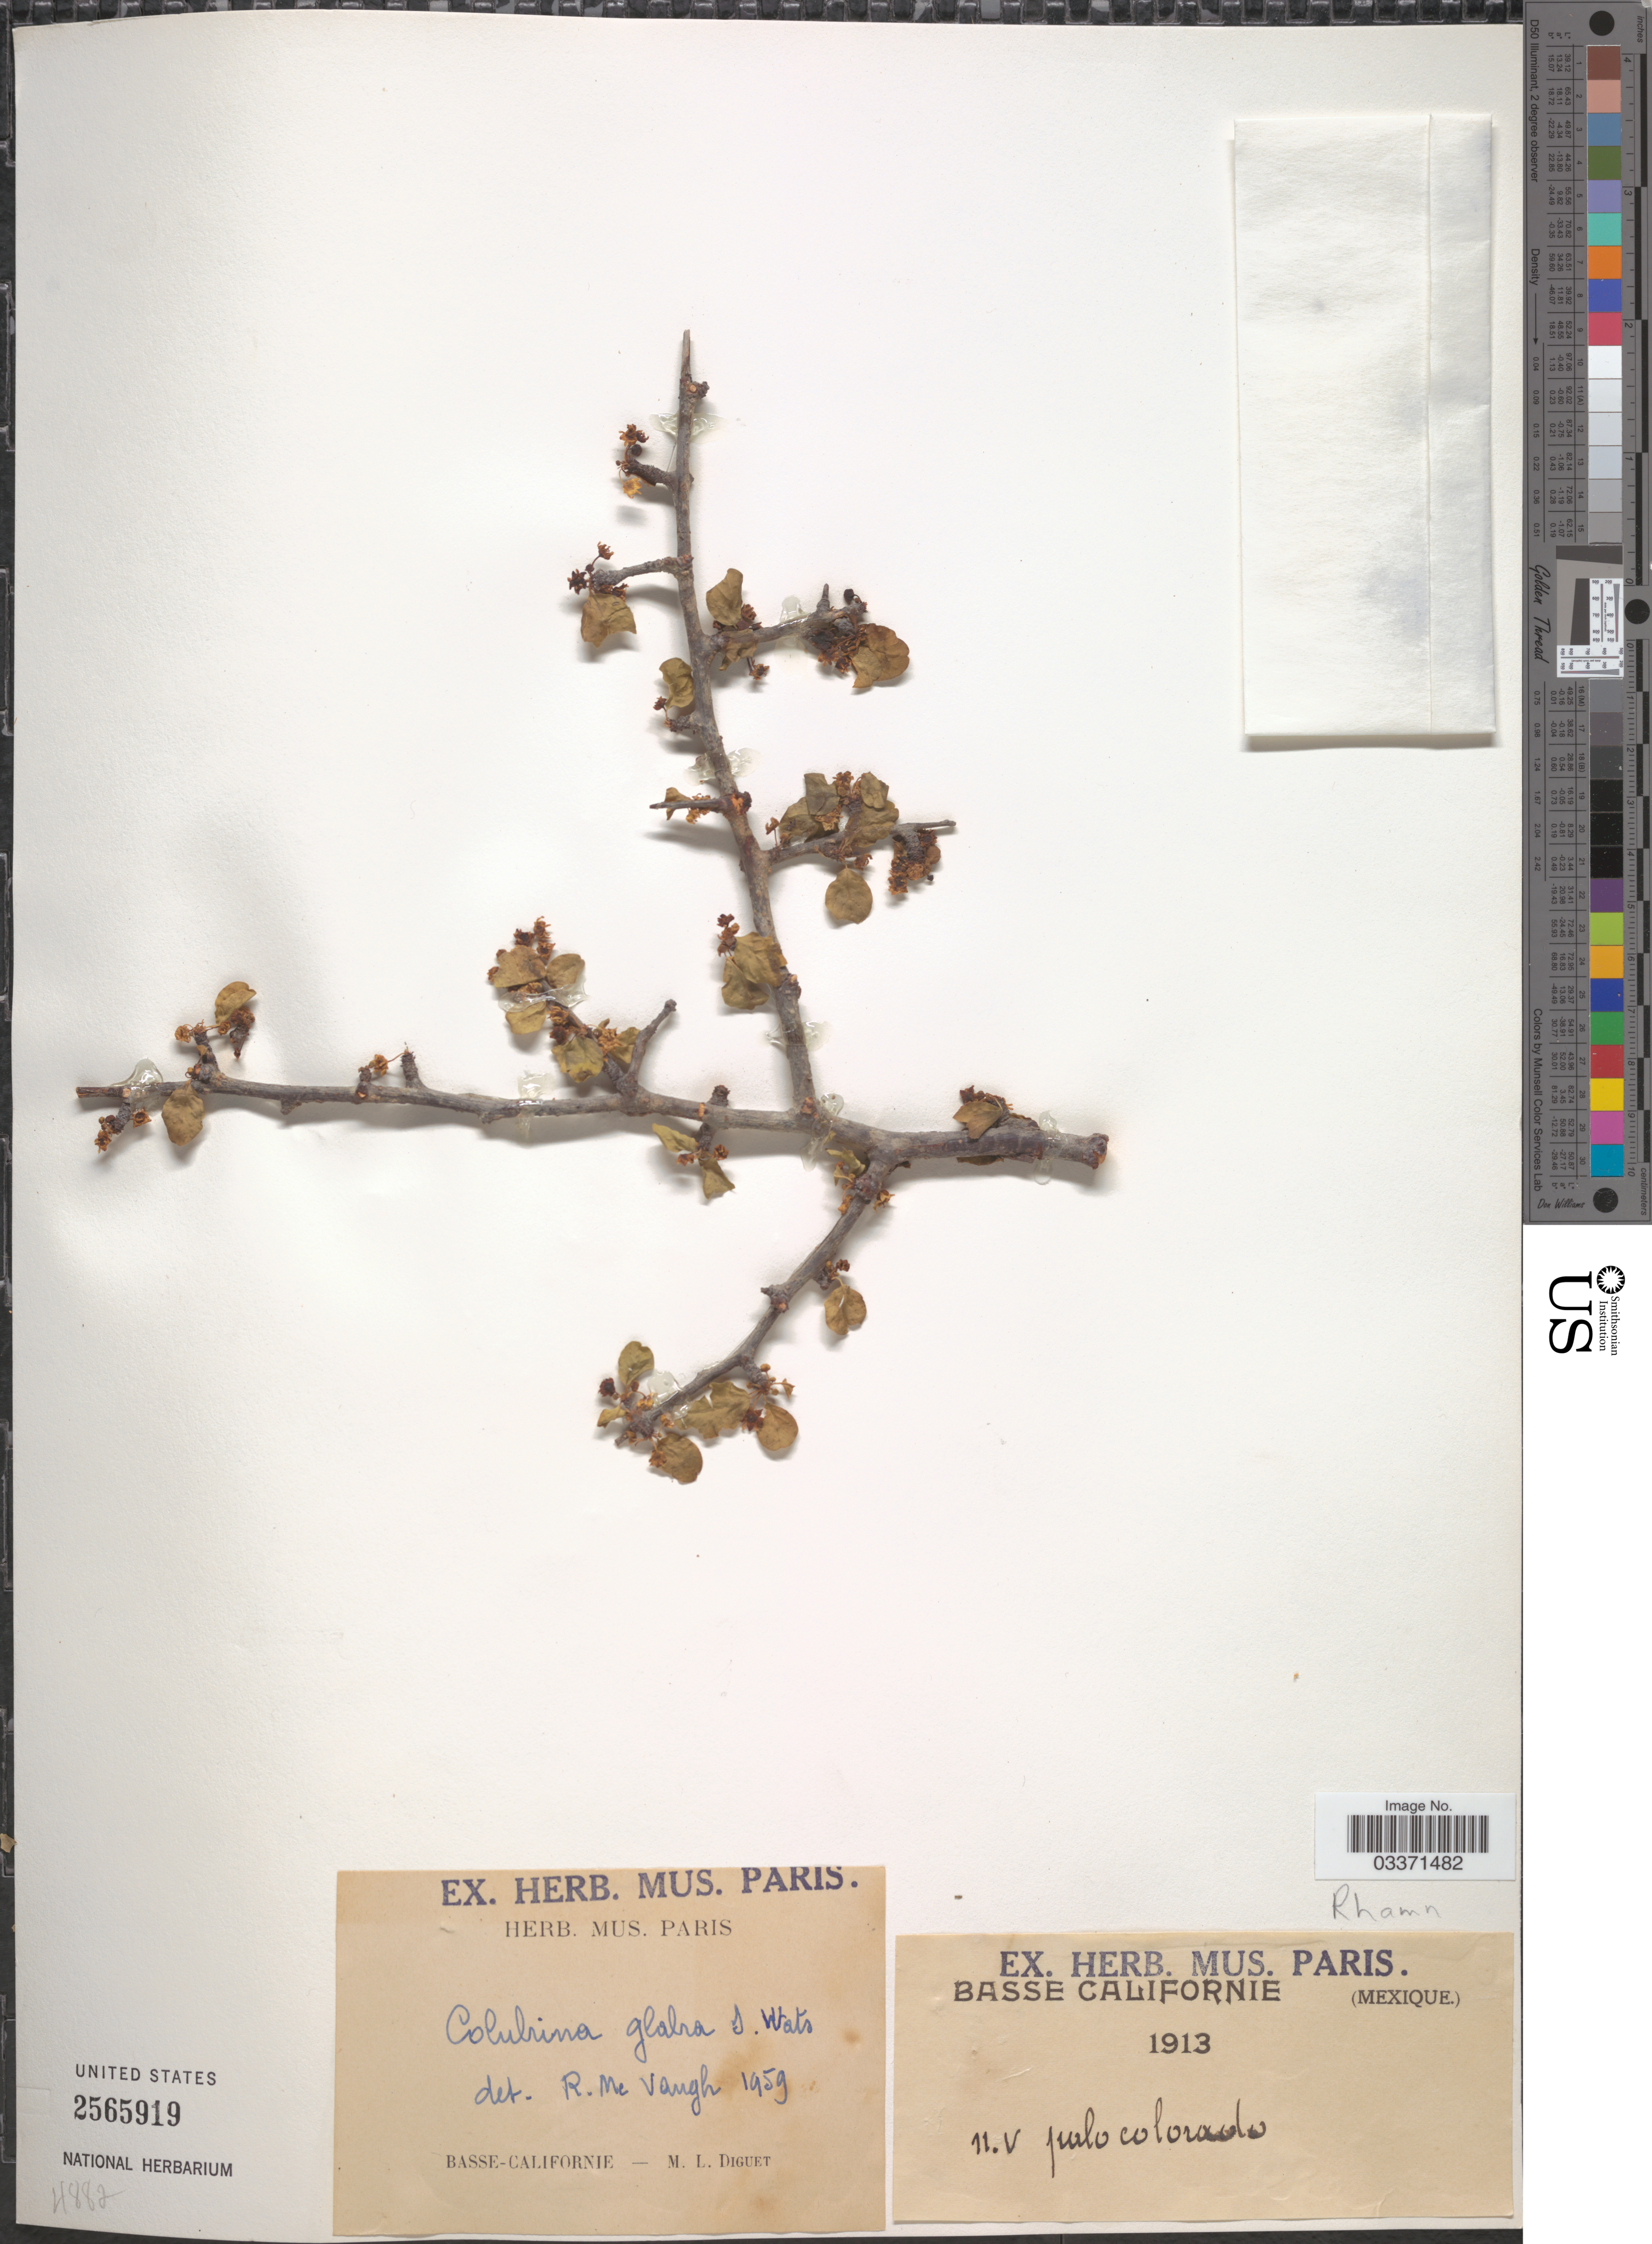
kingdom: Plantae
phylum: Tracheophyta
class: Magnoliopsida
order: Rosales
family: Rhamnaceae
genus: Colubrina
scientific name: Colubrina viridis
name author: (M.E. Jones) M.C. Johnst.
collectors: M. L. Diguet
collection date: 1913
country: Mexico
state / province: Baja California Norte / Baja California Sur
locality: Basse-Californie.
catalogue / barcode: US 2565919